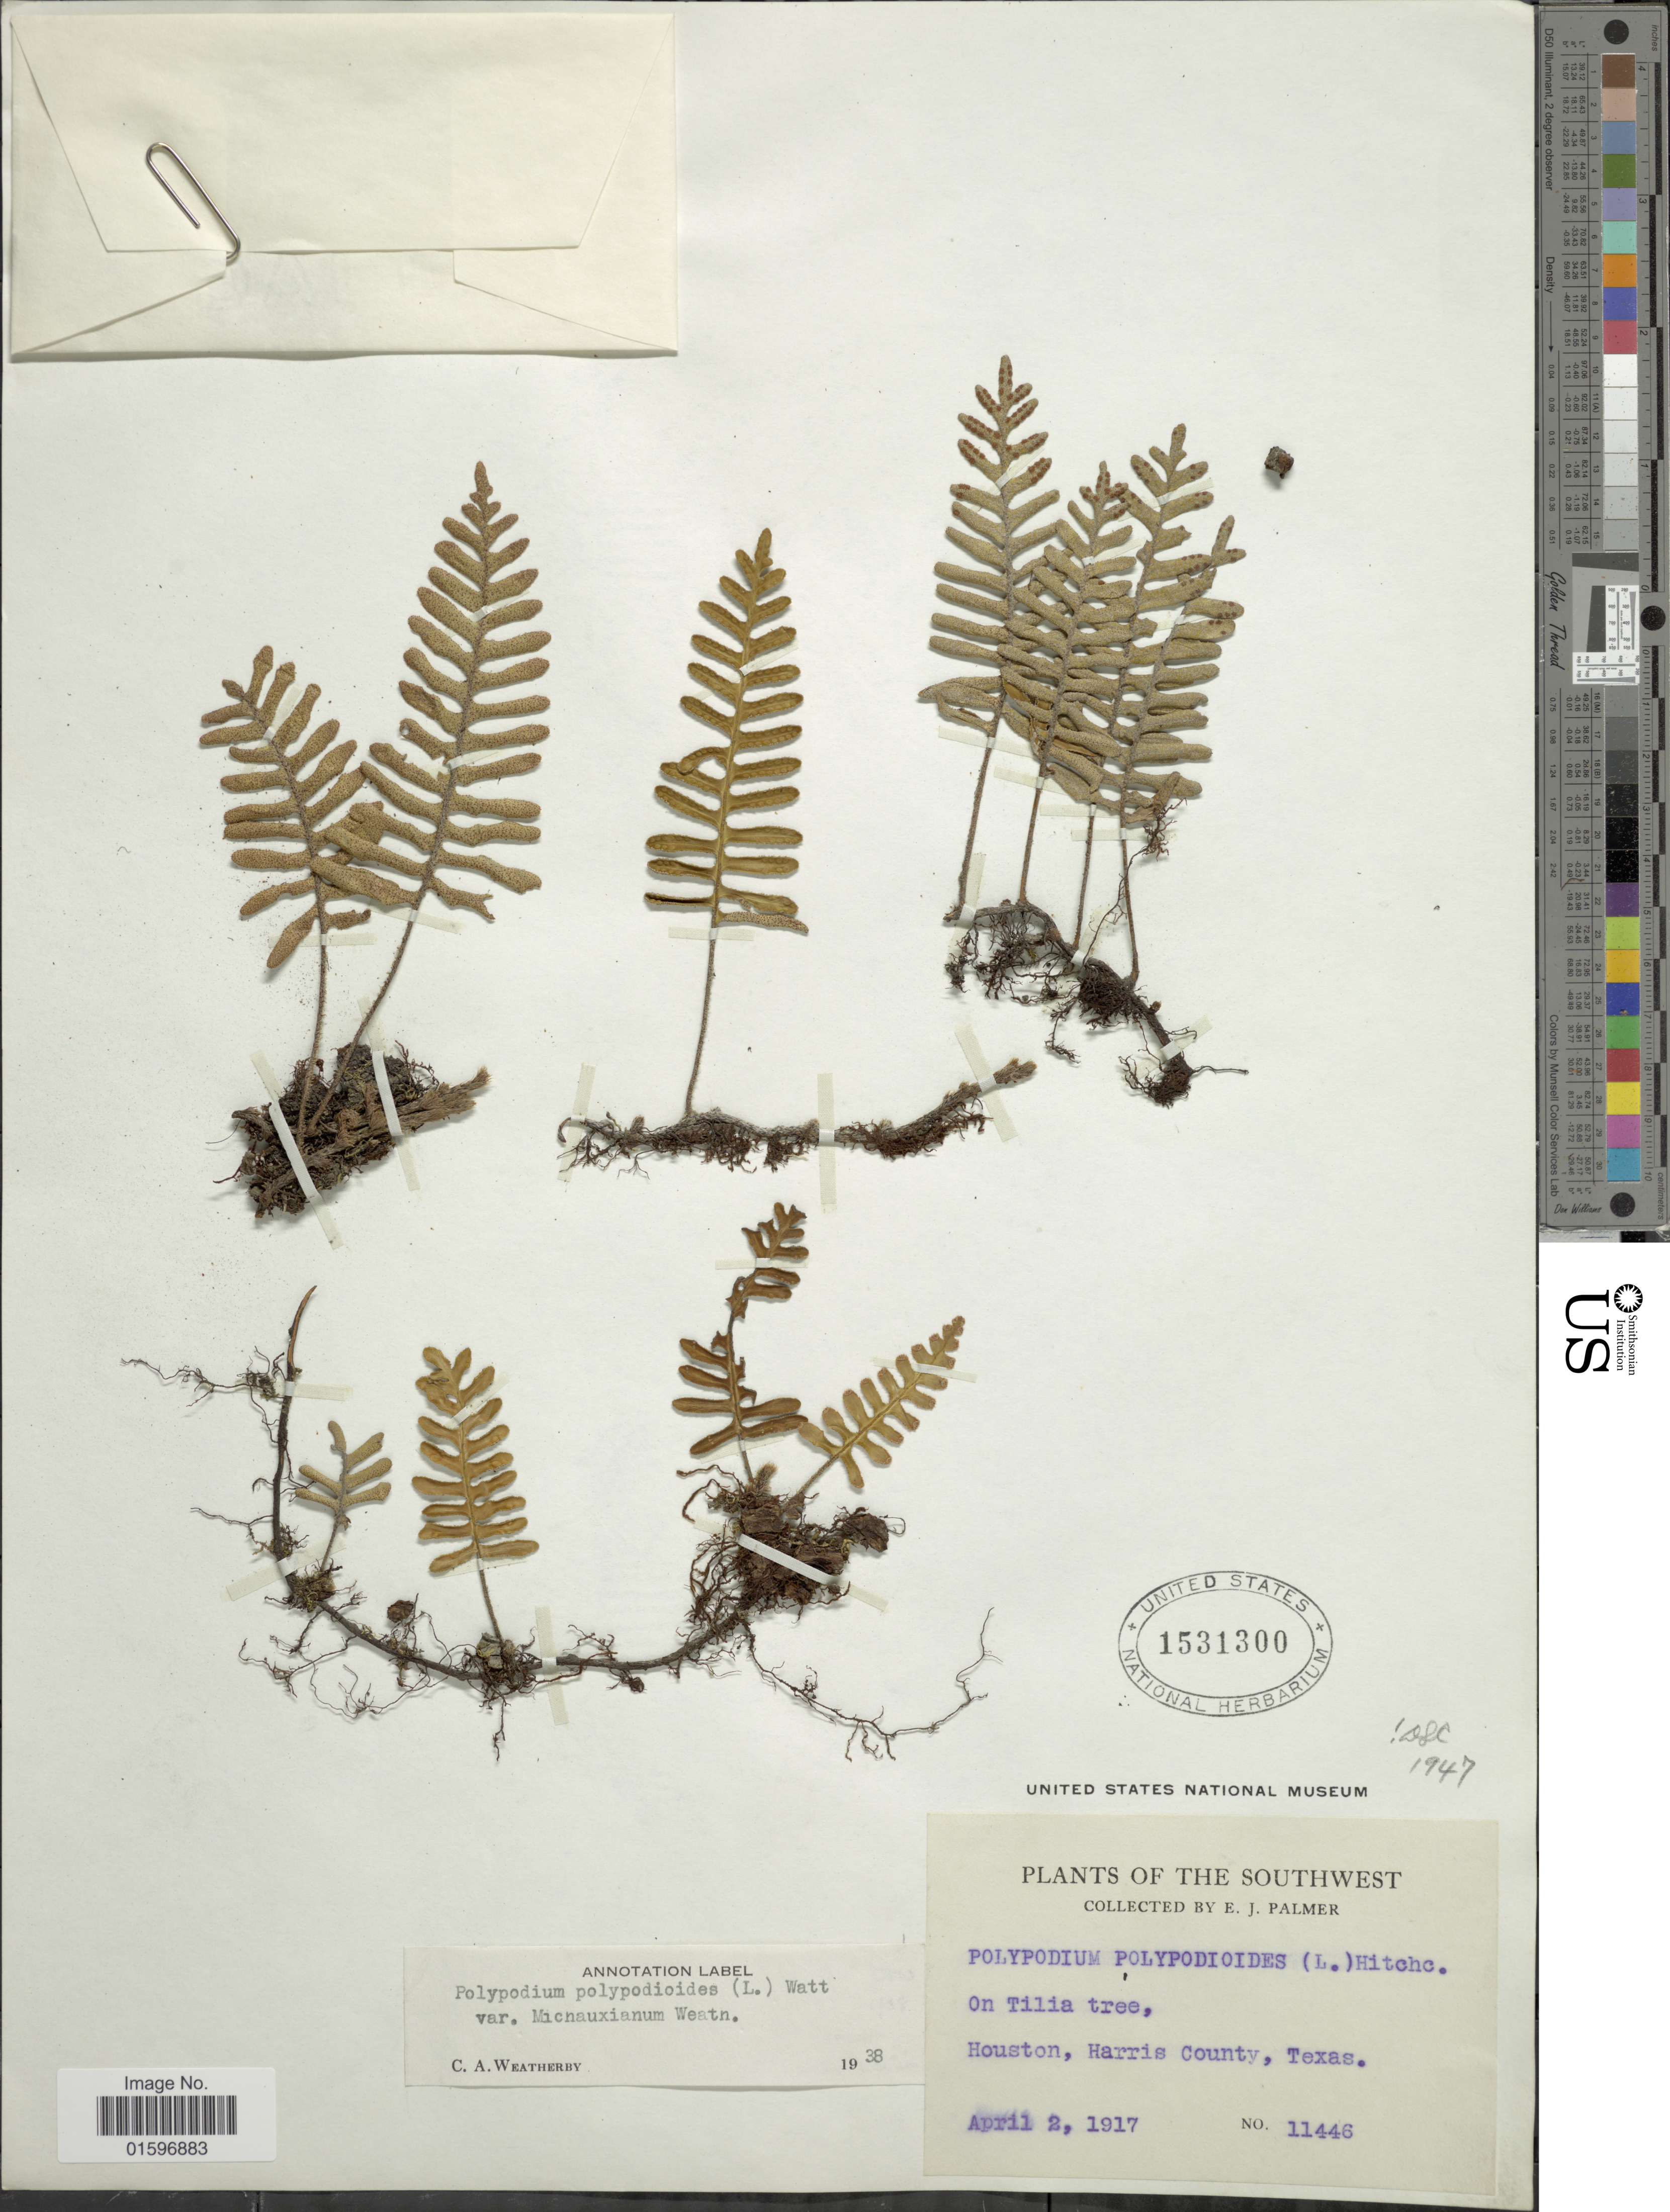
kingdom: Plantae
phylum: Tracheophyta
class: Polypodiopsida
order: Polypodiales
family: Polypodiaceae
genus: Pleopeltis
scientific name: Pleopeltis polypodioides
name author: (L.) E.G. Andrews & Windham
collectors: E. J. Palmer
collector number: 11446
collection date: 1917-04-02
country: United States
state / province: Texas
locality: Southwest. On Tilia tree, Houston, Harris County.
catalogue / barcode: US 1531300